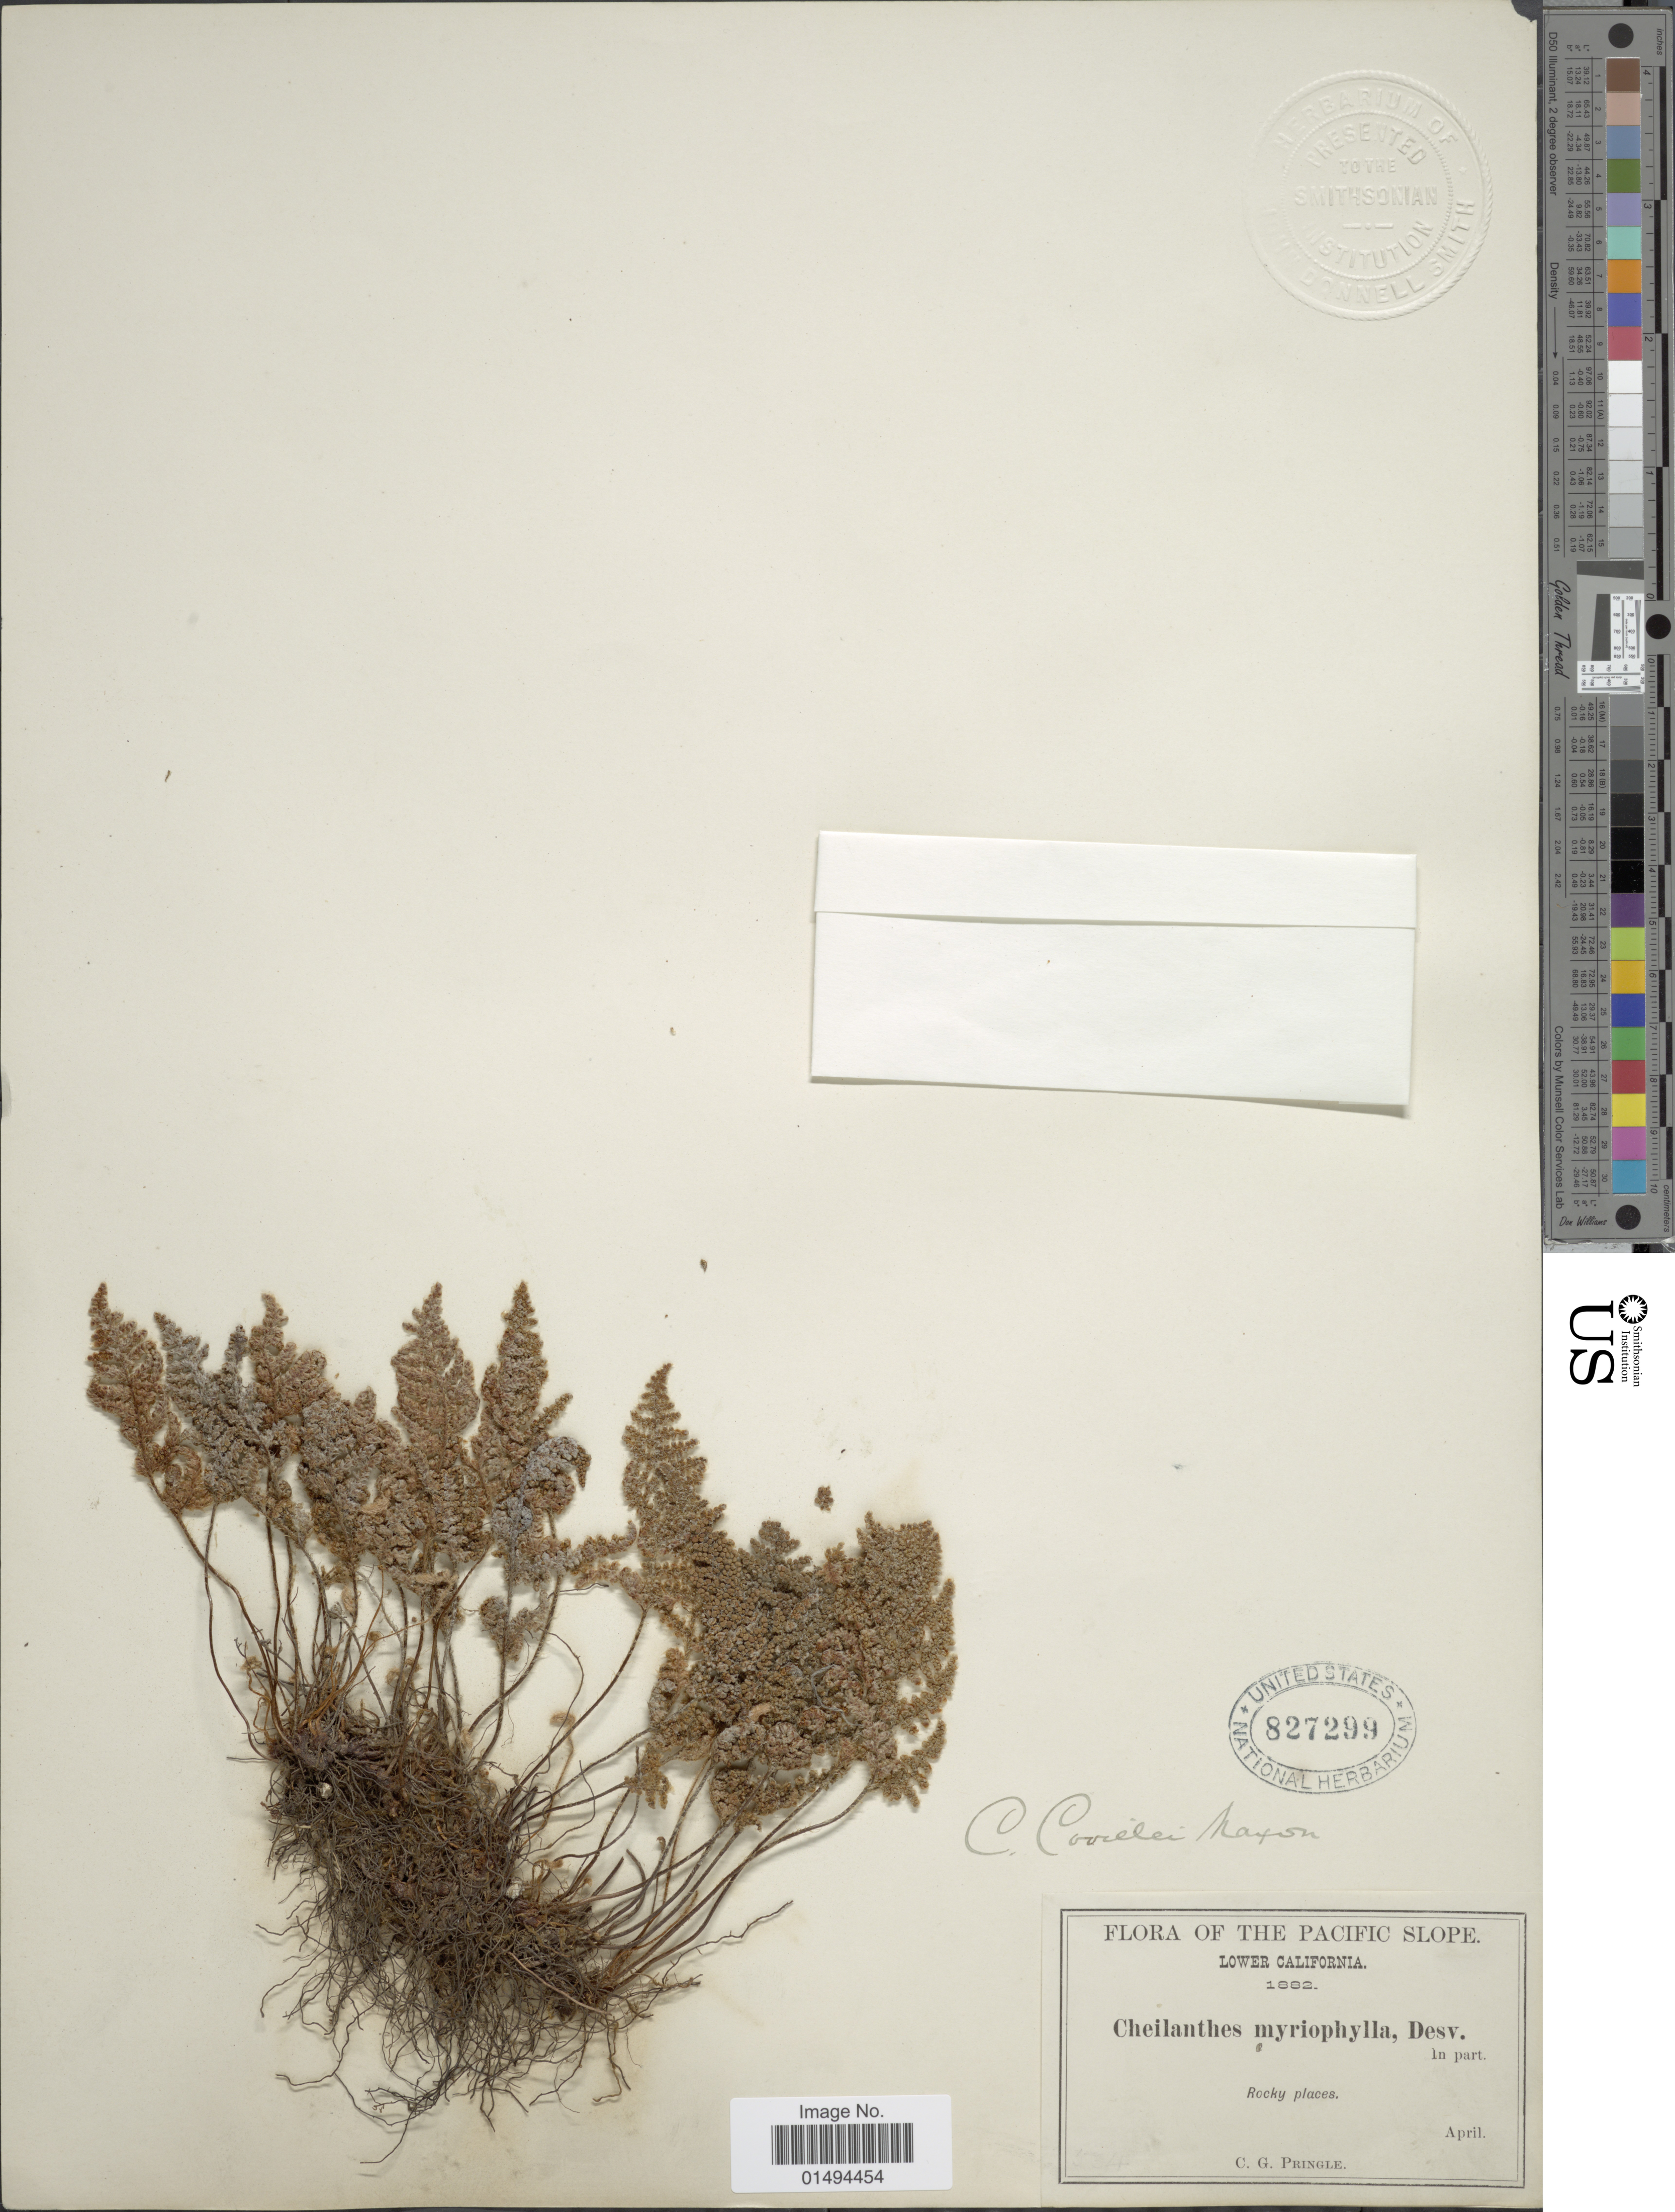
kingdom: Plantae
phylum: Tracheophyta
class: Polypodiopsida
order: Polypodiales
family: Pteridaceae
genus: Myriopteris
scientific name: Myriopteris covillei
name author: (Maxon) Á. Löve & D. Löve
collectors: C. G. Pringle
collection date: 1882-04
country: Mexico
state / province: Baja California Norte / Baja California Sur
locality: Pacific Slope, Lower California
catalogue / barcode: US 827299